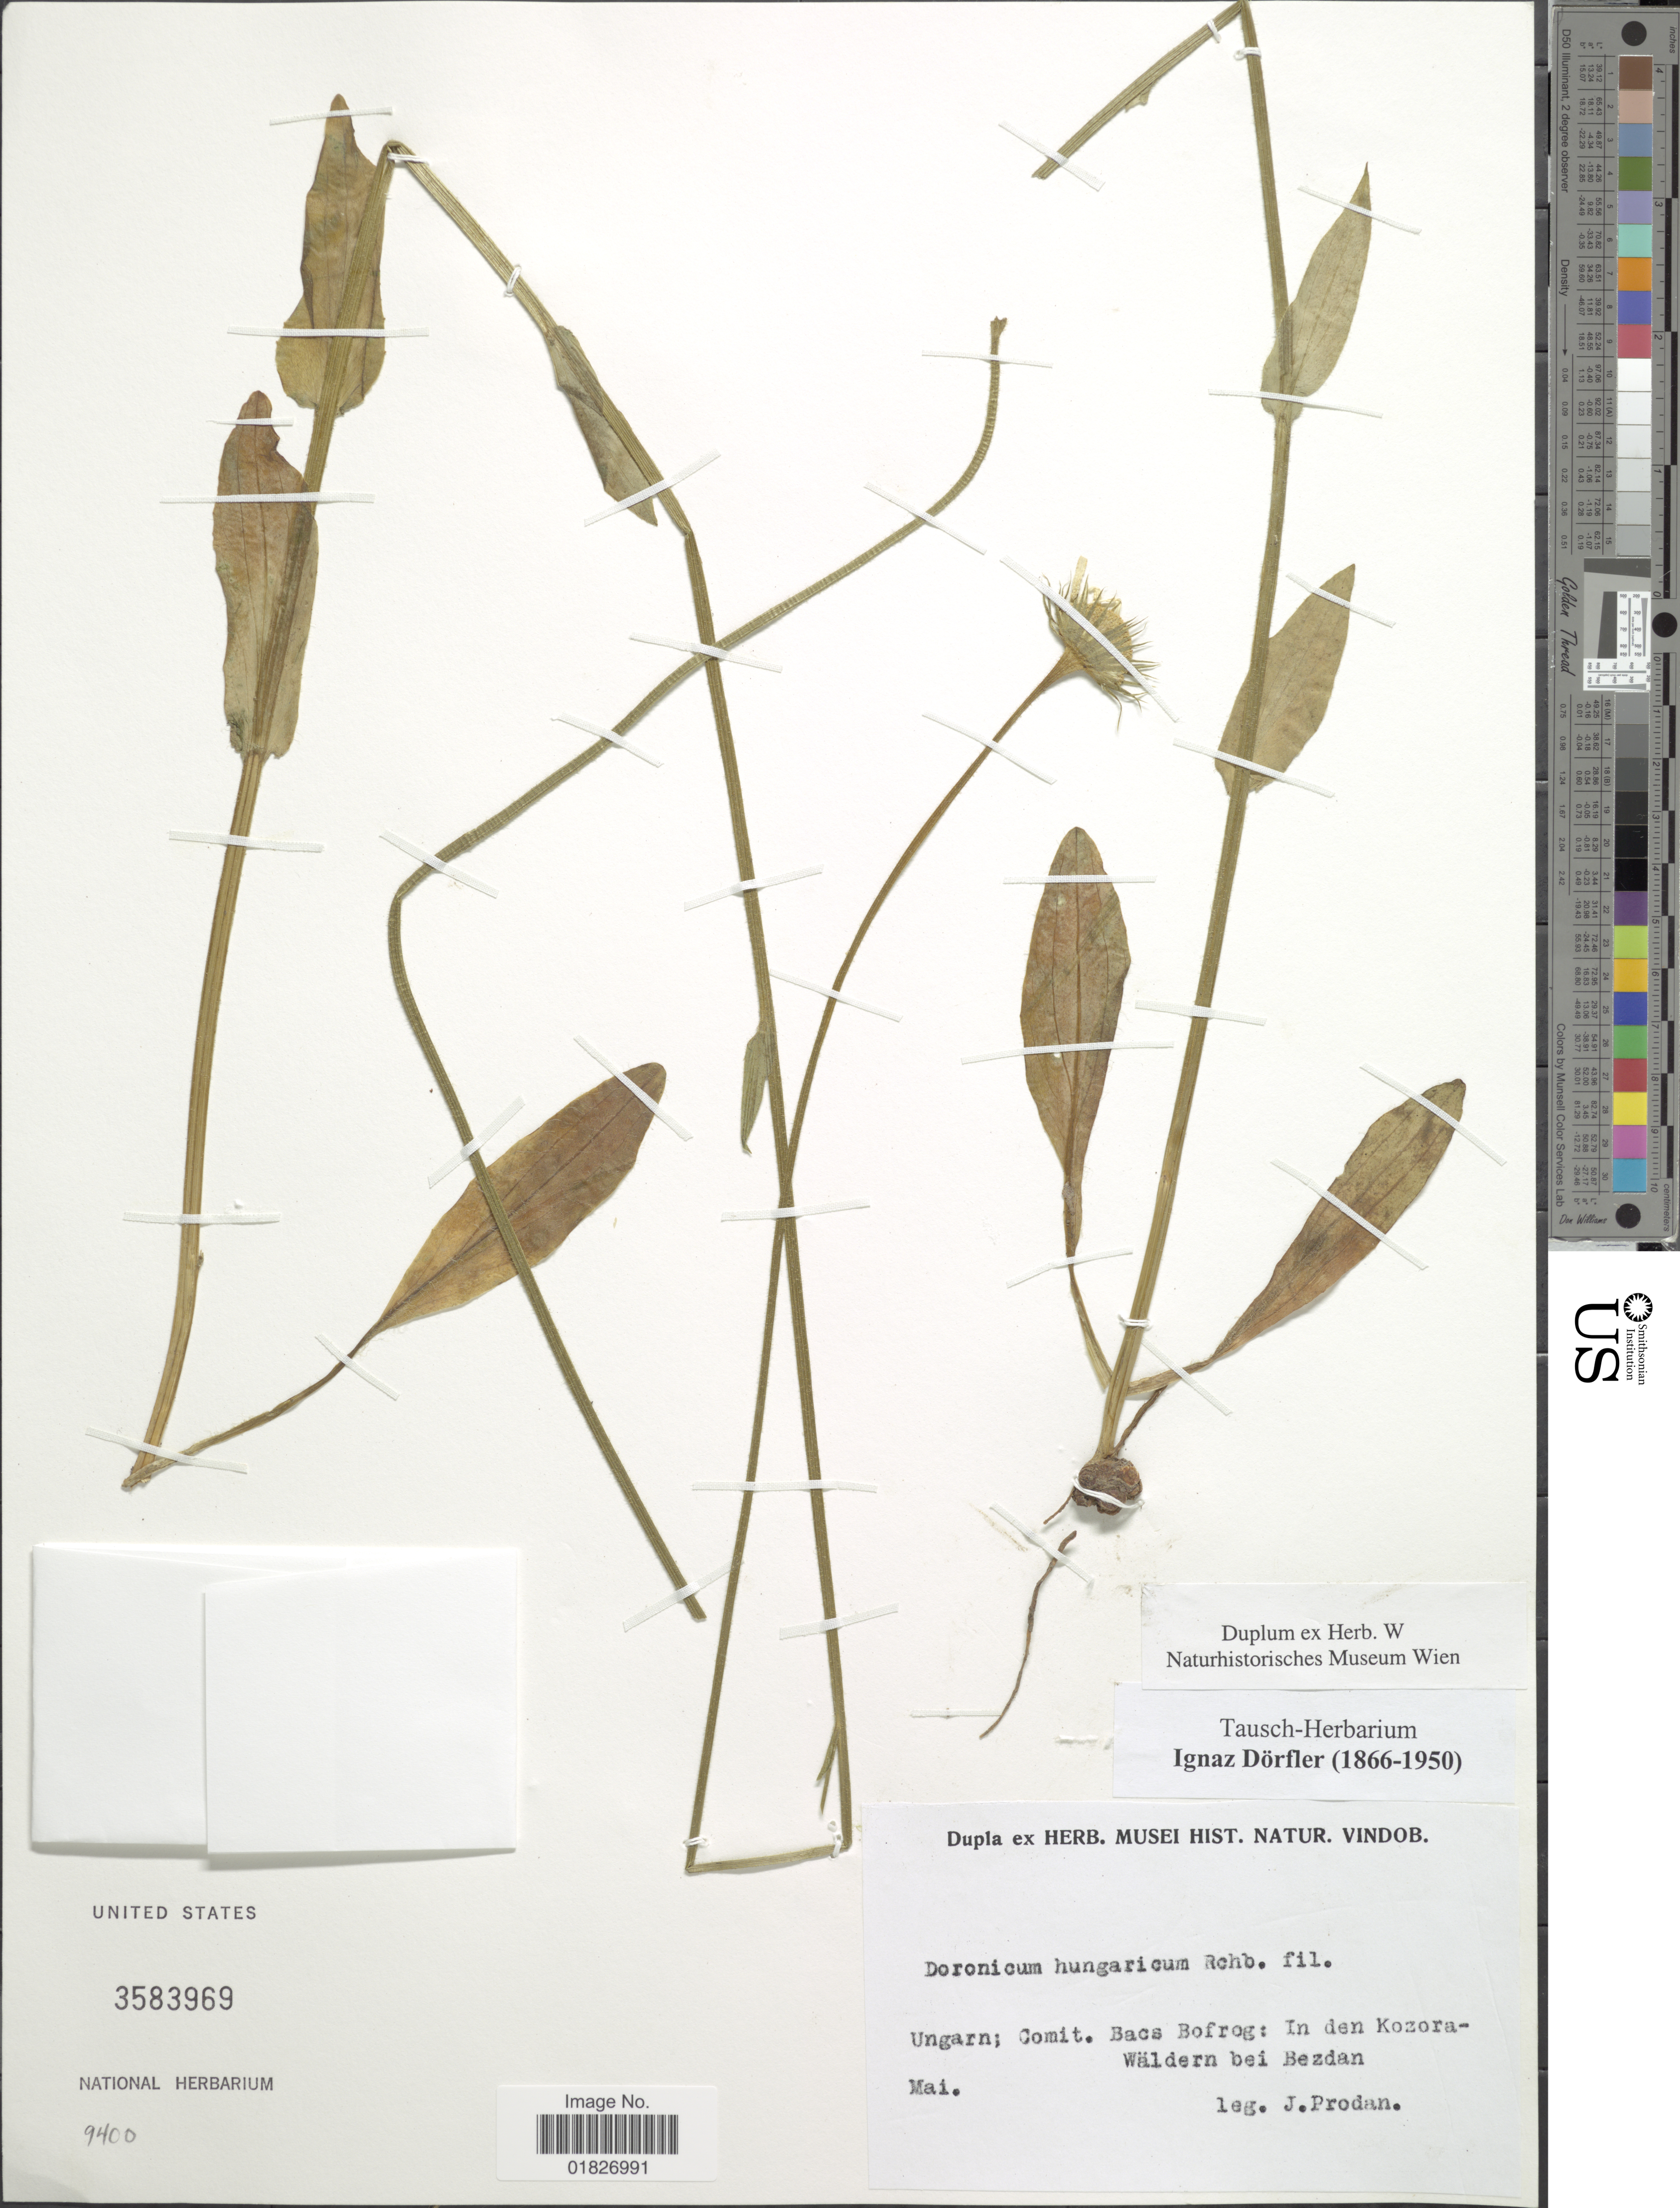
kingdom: Plantae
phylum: Tracheophyta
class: Magnoliopsida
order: Asterales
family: Asteraceae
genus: Doronicum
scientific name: Doronicum hungaricum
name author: (Sadler) Rchb. f.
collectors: J. Prodan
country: Hungary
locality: Ungarn, Comit. Bacs Bofrog, in den Kozora-Waldern bei Bezdan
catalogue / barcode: US 3583969